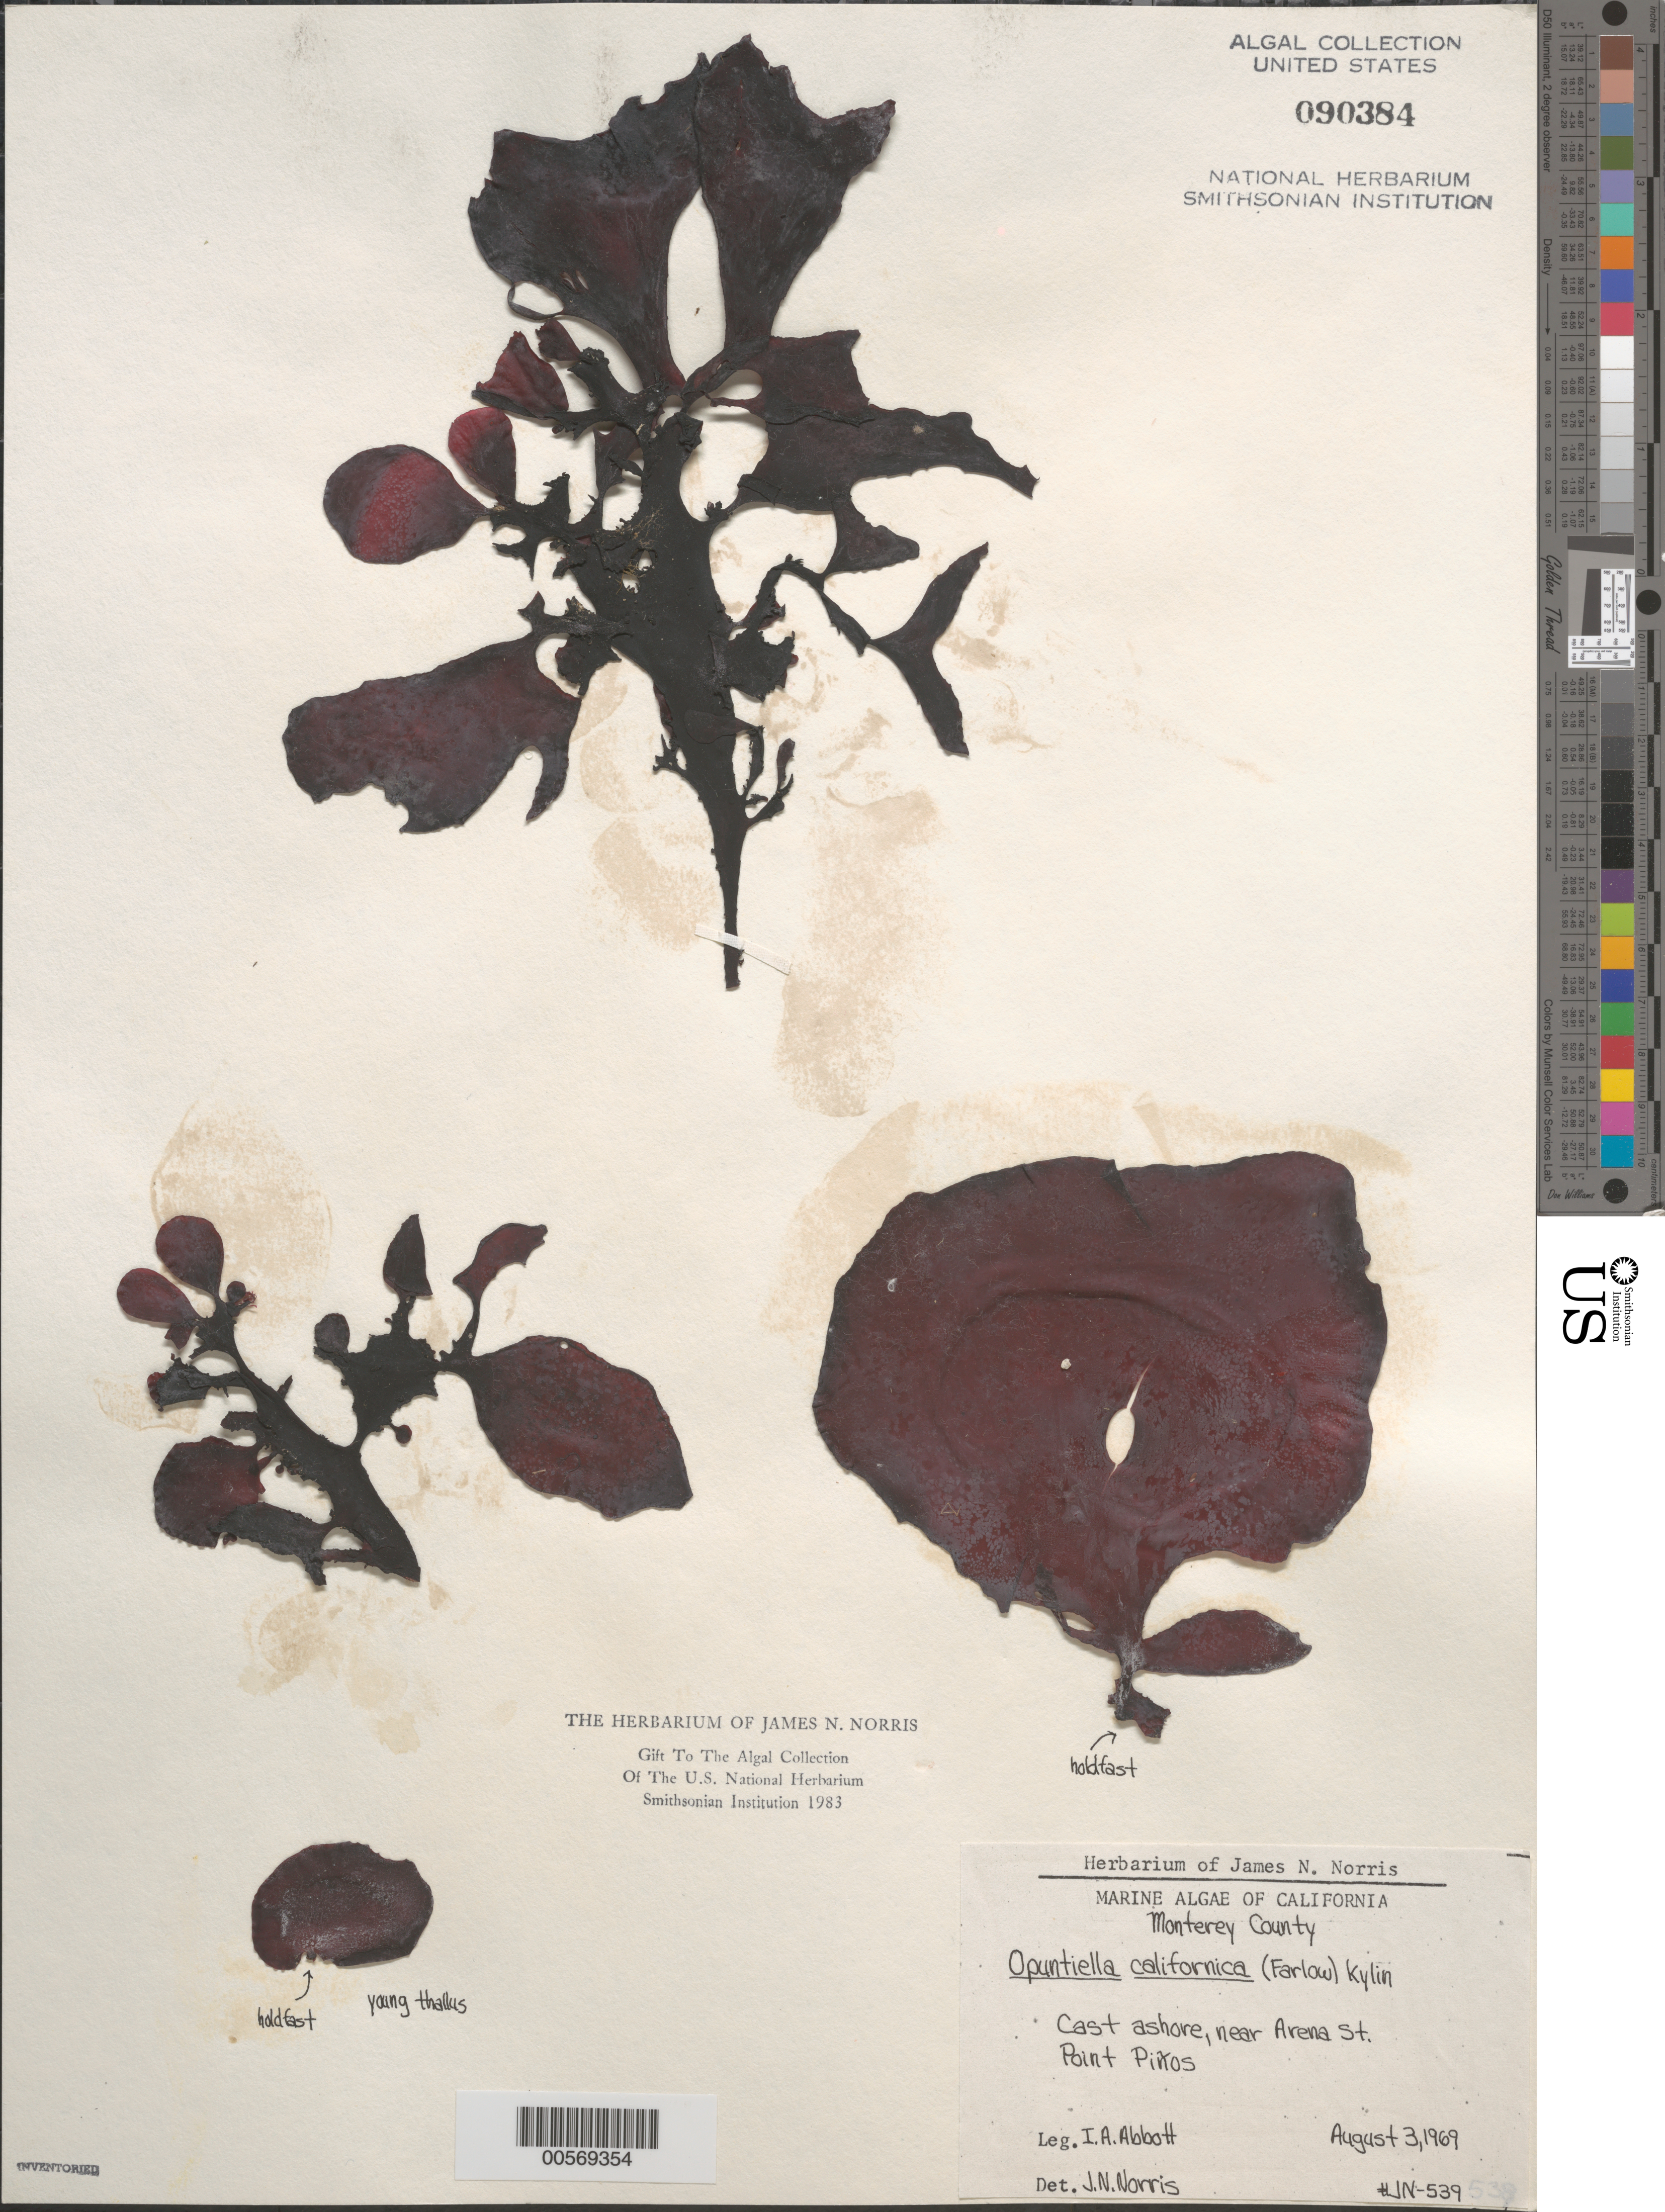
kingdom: Plantae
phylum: Rhodophyta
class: Florideophyceae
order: Gigartinales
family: Furcellariaceae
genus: Opuntiella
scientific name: Opuntiella californica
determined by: Norris, James N.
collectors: I. A. Abbott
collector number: JN-539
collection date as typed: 03 Aug 1969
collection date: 1969-08-03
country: United States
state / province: California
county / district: Monterey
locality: Point Pinos, near Arena Street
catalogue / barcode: US 90384